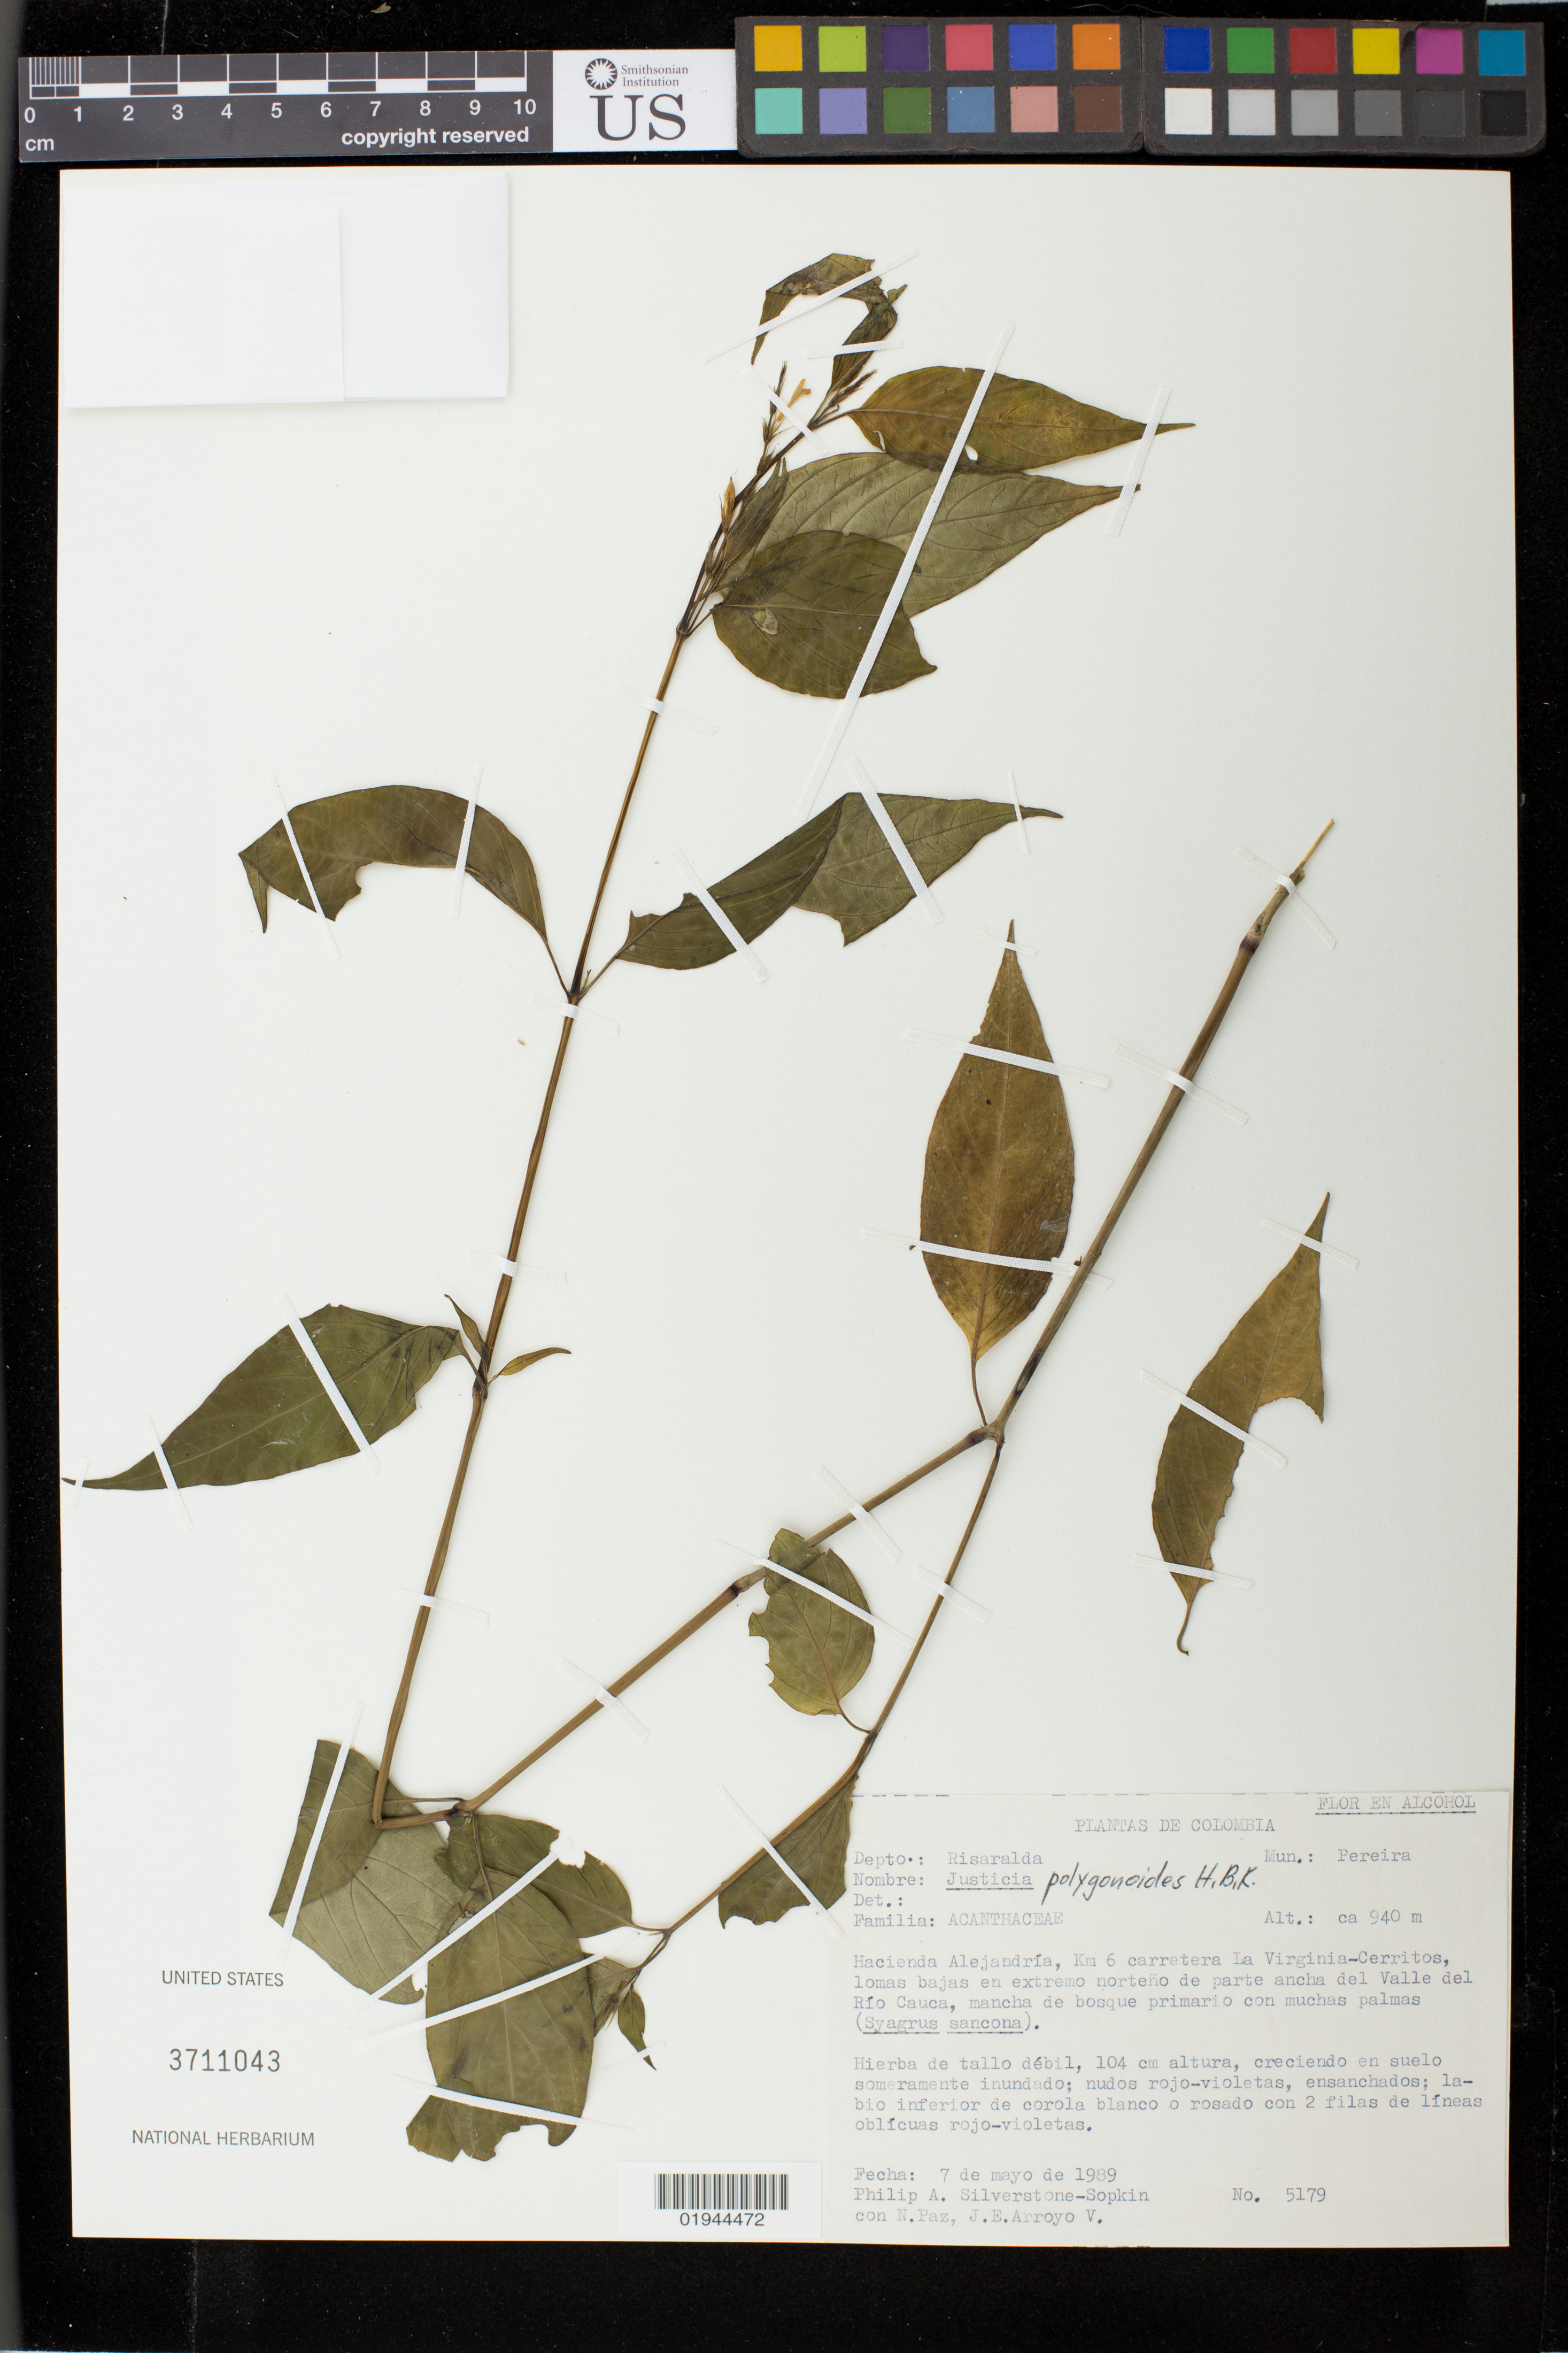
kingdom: Plantae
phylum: Tracheophyta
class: Magnoliopsida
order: Lamiales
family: Acanthaceae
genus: Justicia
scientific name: Justicia polygonoides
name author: Kunth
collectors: P. A. Silverstone-Sopkin, N. Paz & J. Arroyo V.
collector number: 5179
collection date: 1989-05-07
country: Colombia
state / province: Risaralda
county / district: Pereira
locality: Hacienda Alejandria, km 6 carretera La Virginia-Cerritos, lomas bajas en extremo norteno de parte ancha del Valle del Rio Cauca.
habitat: Mancha de bosque primario con muchas palmas.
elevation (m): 940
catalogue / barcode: US 3711043